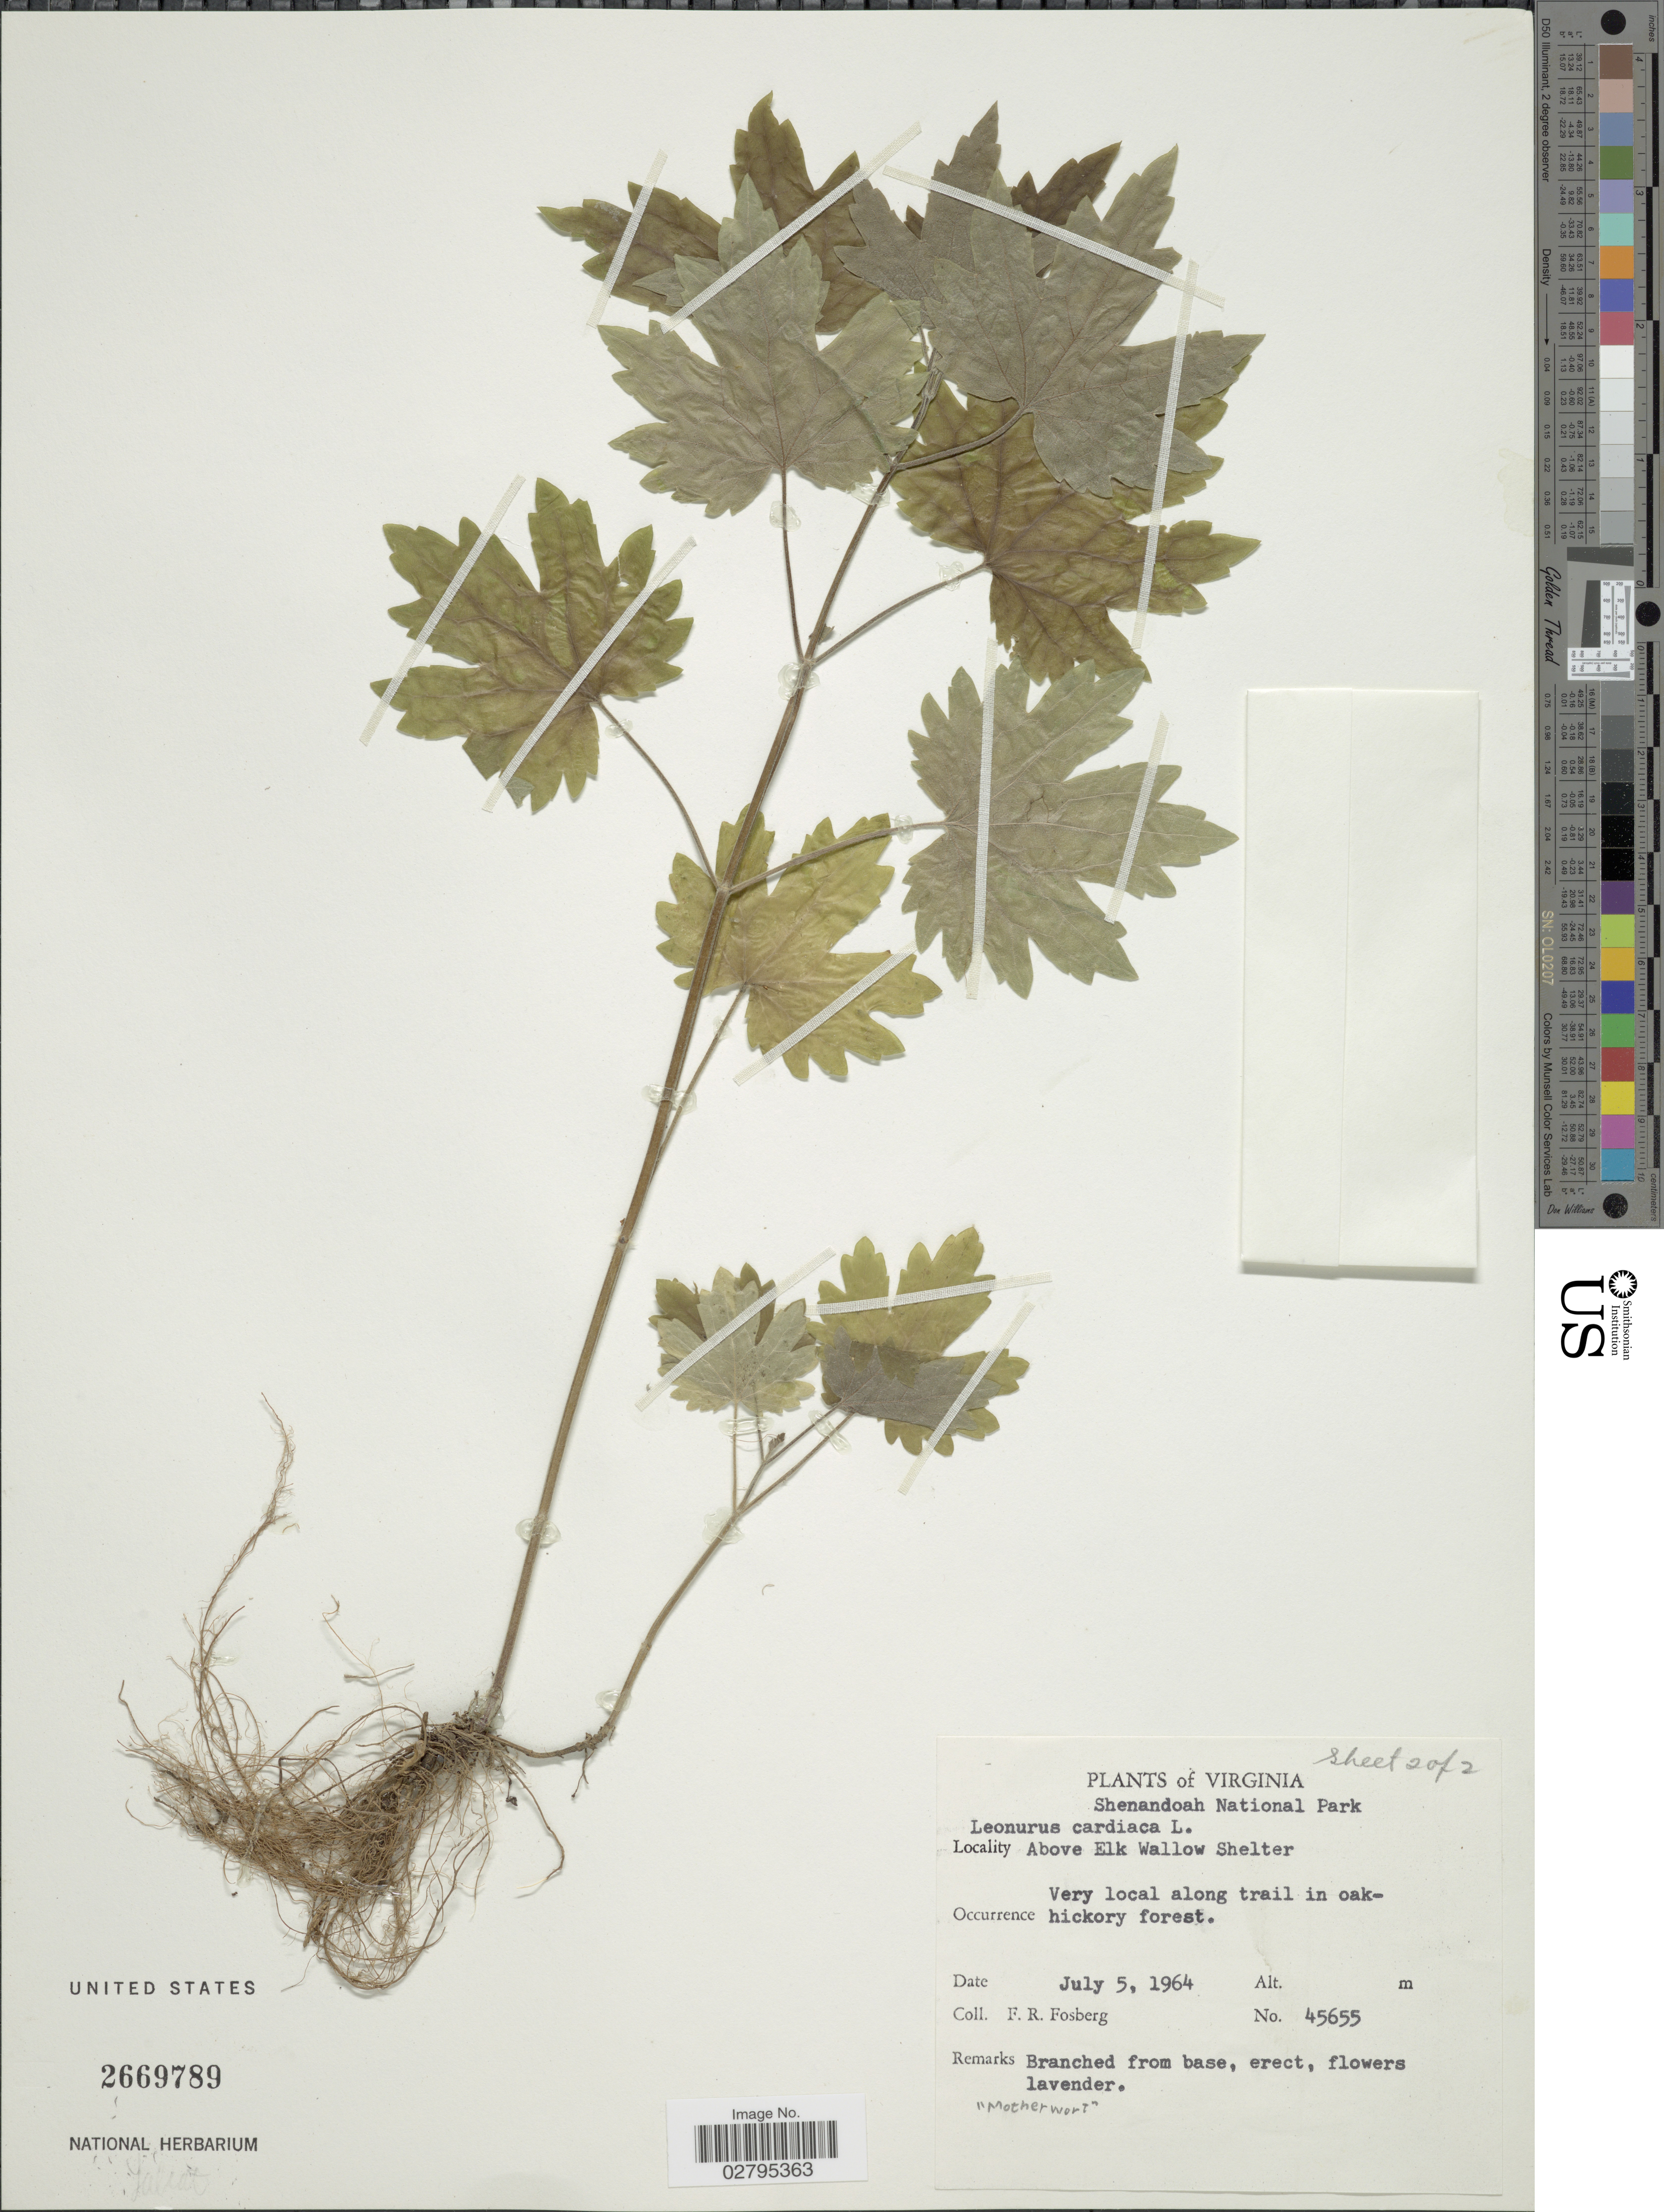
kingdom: Plantae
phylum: Tracheophyta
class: Magnoliopsida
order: Lamiales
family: Lamiaceae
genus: Leonurus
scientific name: Leonurus cardiaca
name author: L.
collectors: F. R. Fosberg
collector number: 45655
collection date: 1964-07-05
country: United States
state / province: Virginia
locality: Shenandoah National Park, above Elk Wallow Shelter.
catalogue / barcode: US 2669789